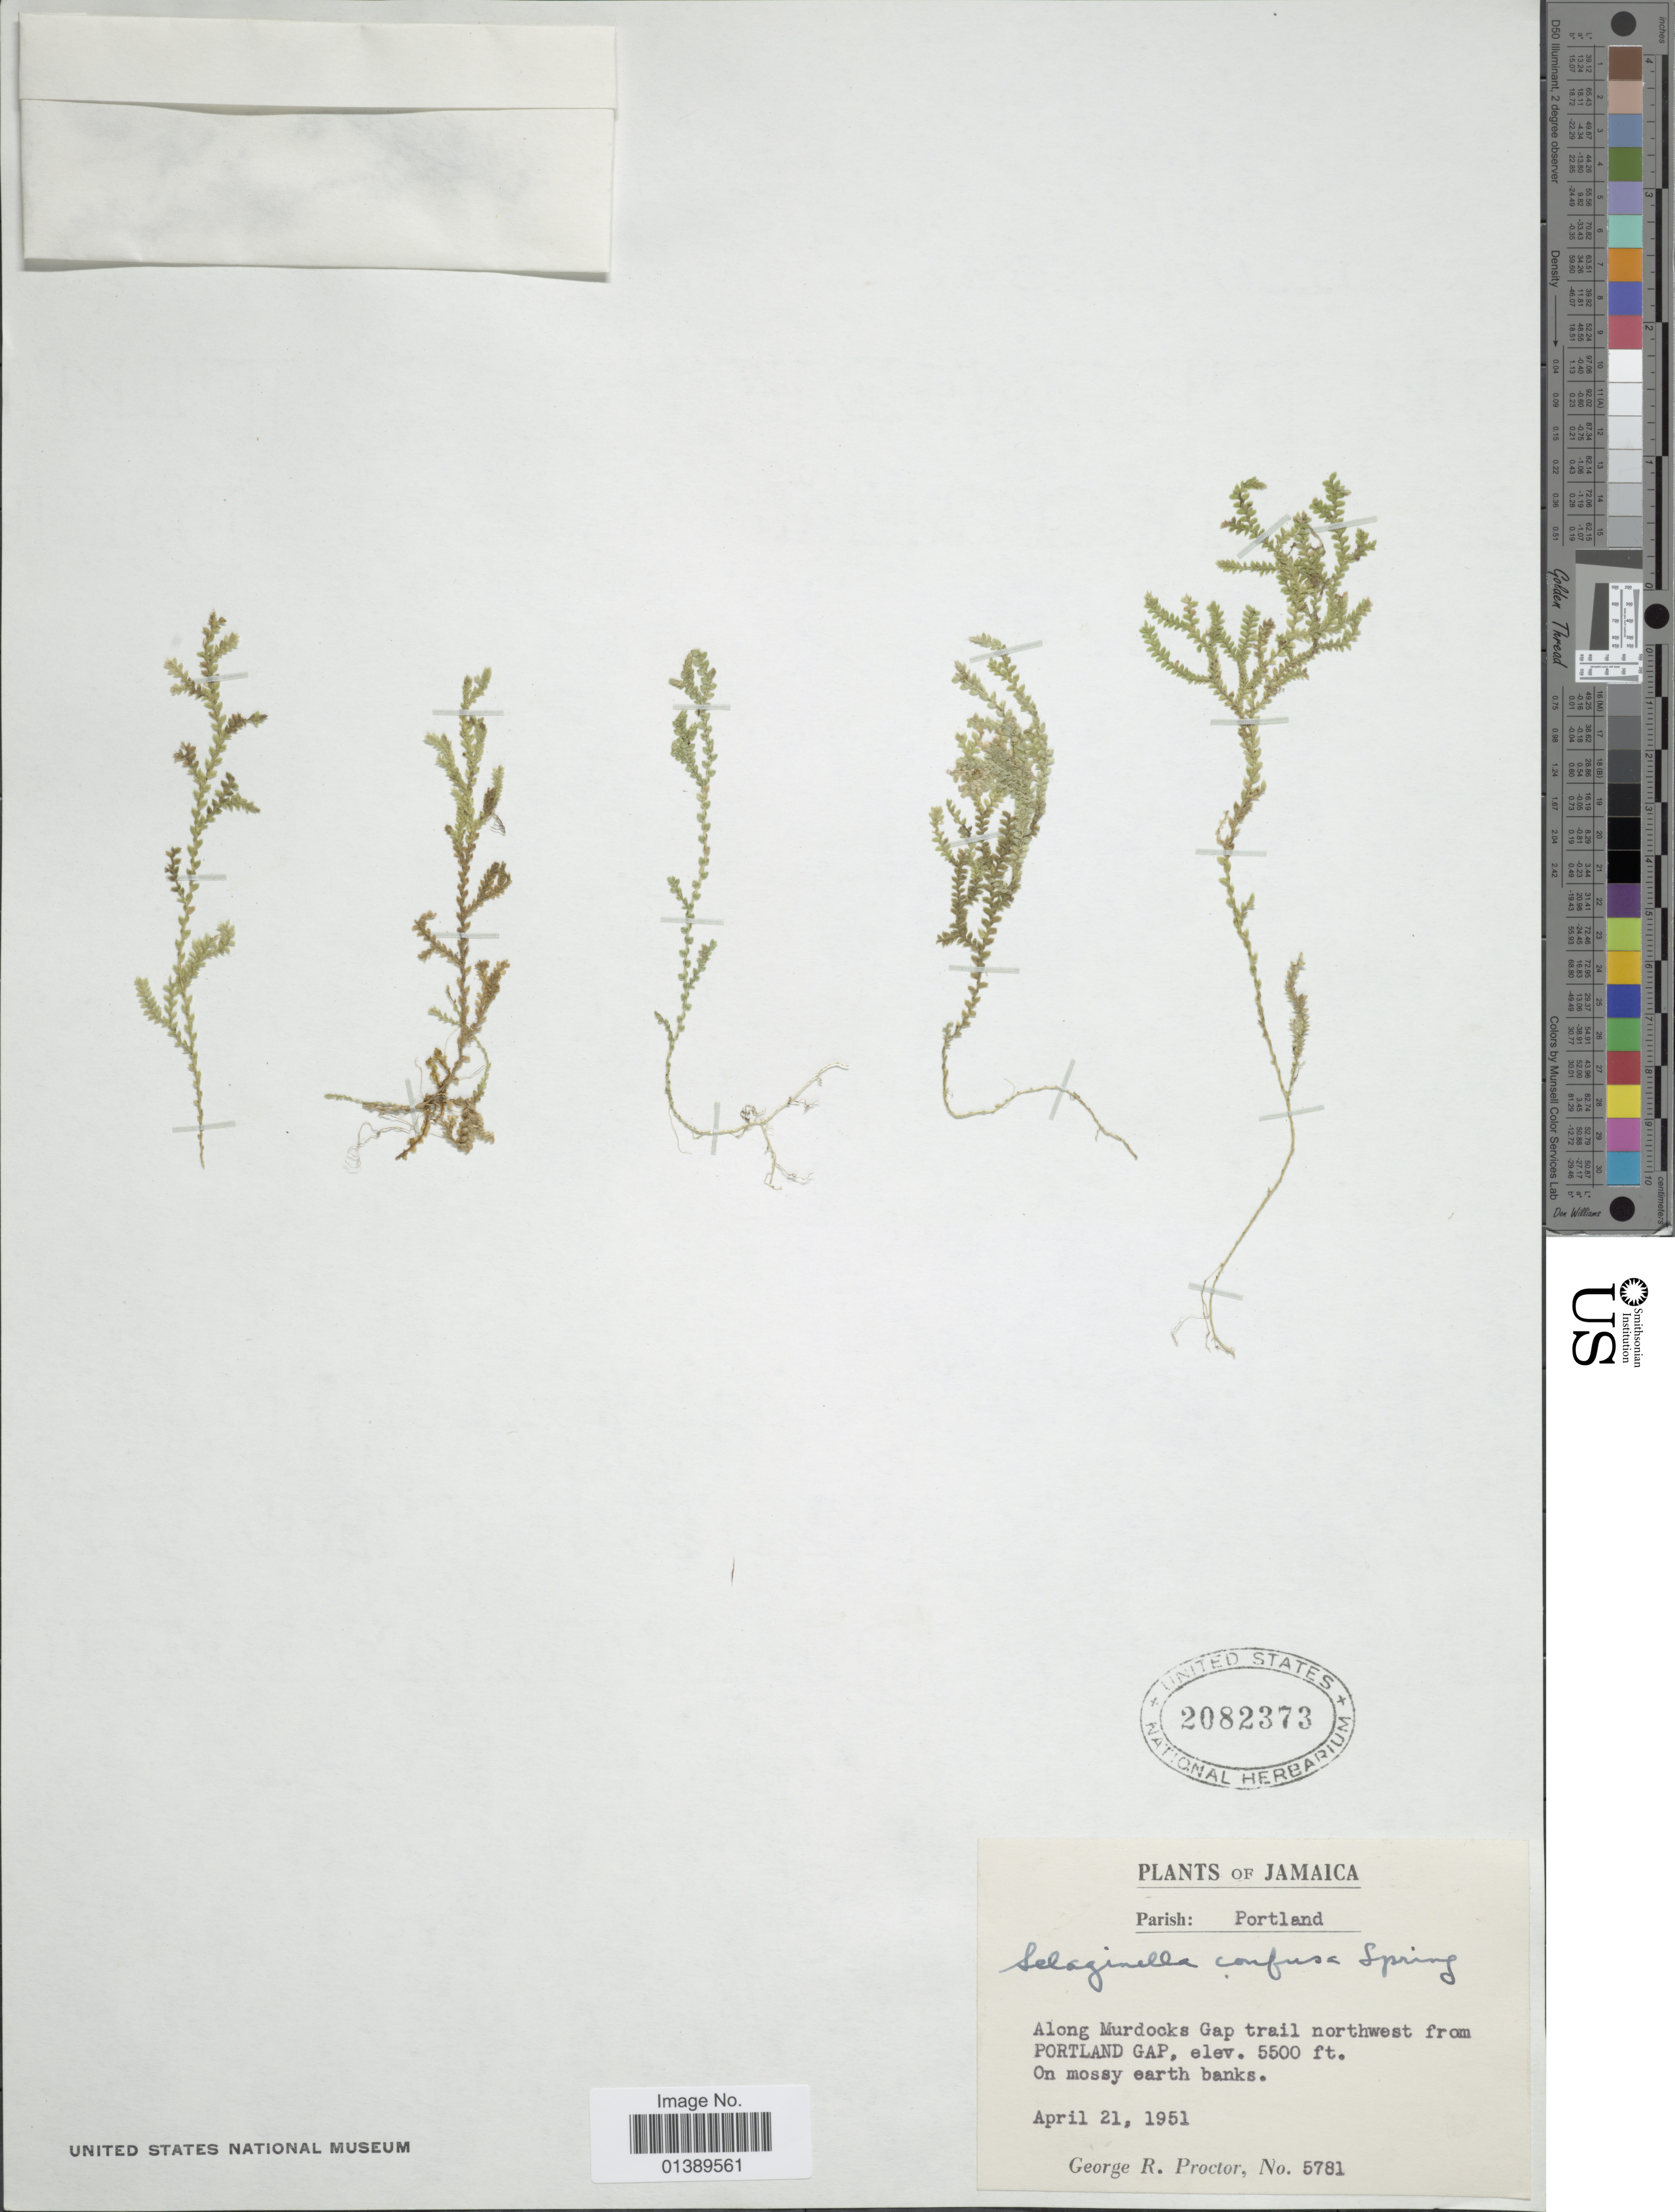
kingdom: Plantae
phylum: Tracheophyta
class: Lycopodiopsida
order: Selaginellales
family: Selaginellaceae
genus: Selaginella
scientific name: Selaginella confusa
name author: Spring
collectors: G. R. Proctor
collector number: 5781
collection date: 1951-04-21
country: Jamaica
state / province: Portland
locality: Along Murdocks Gap trail northwest from Portland Gap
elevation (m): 1676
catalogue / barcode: US 2082373